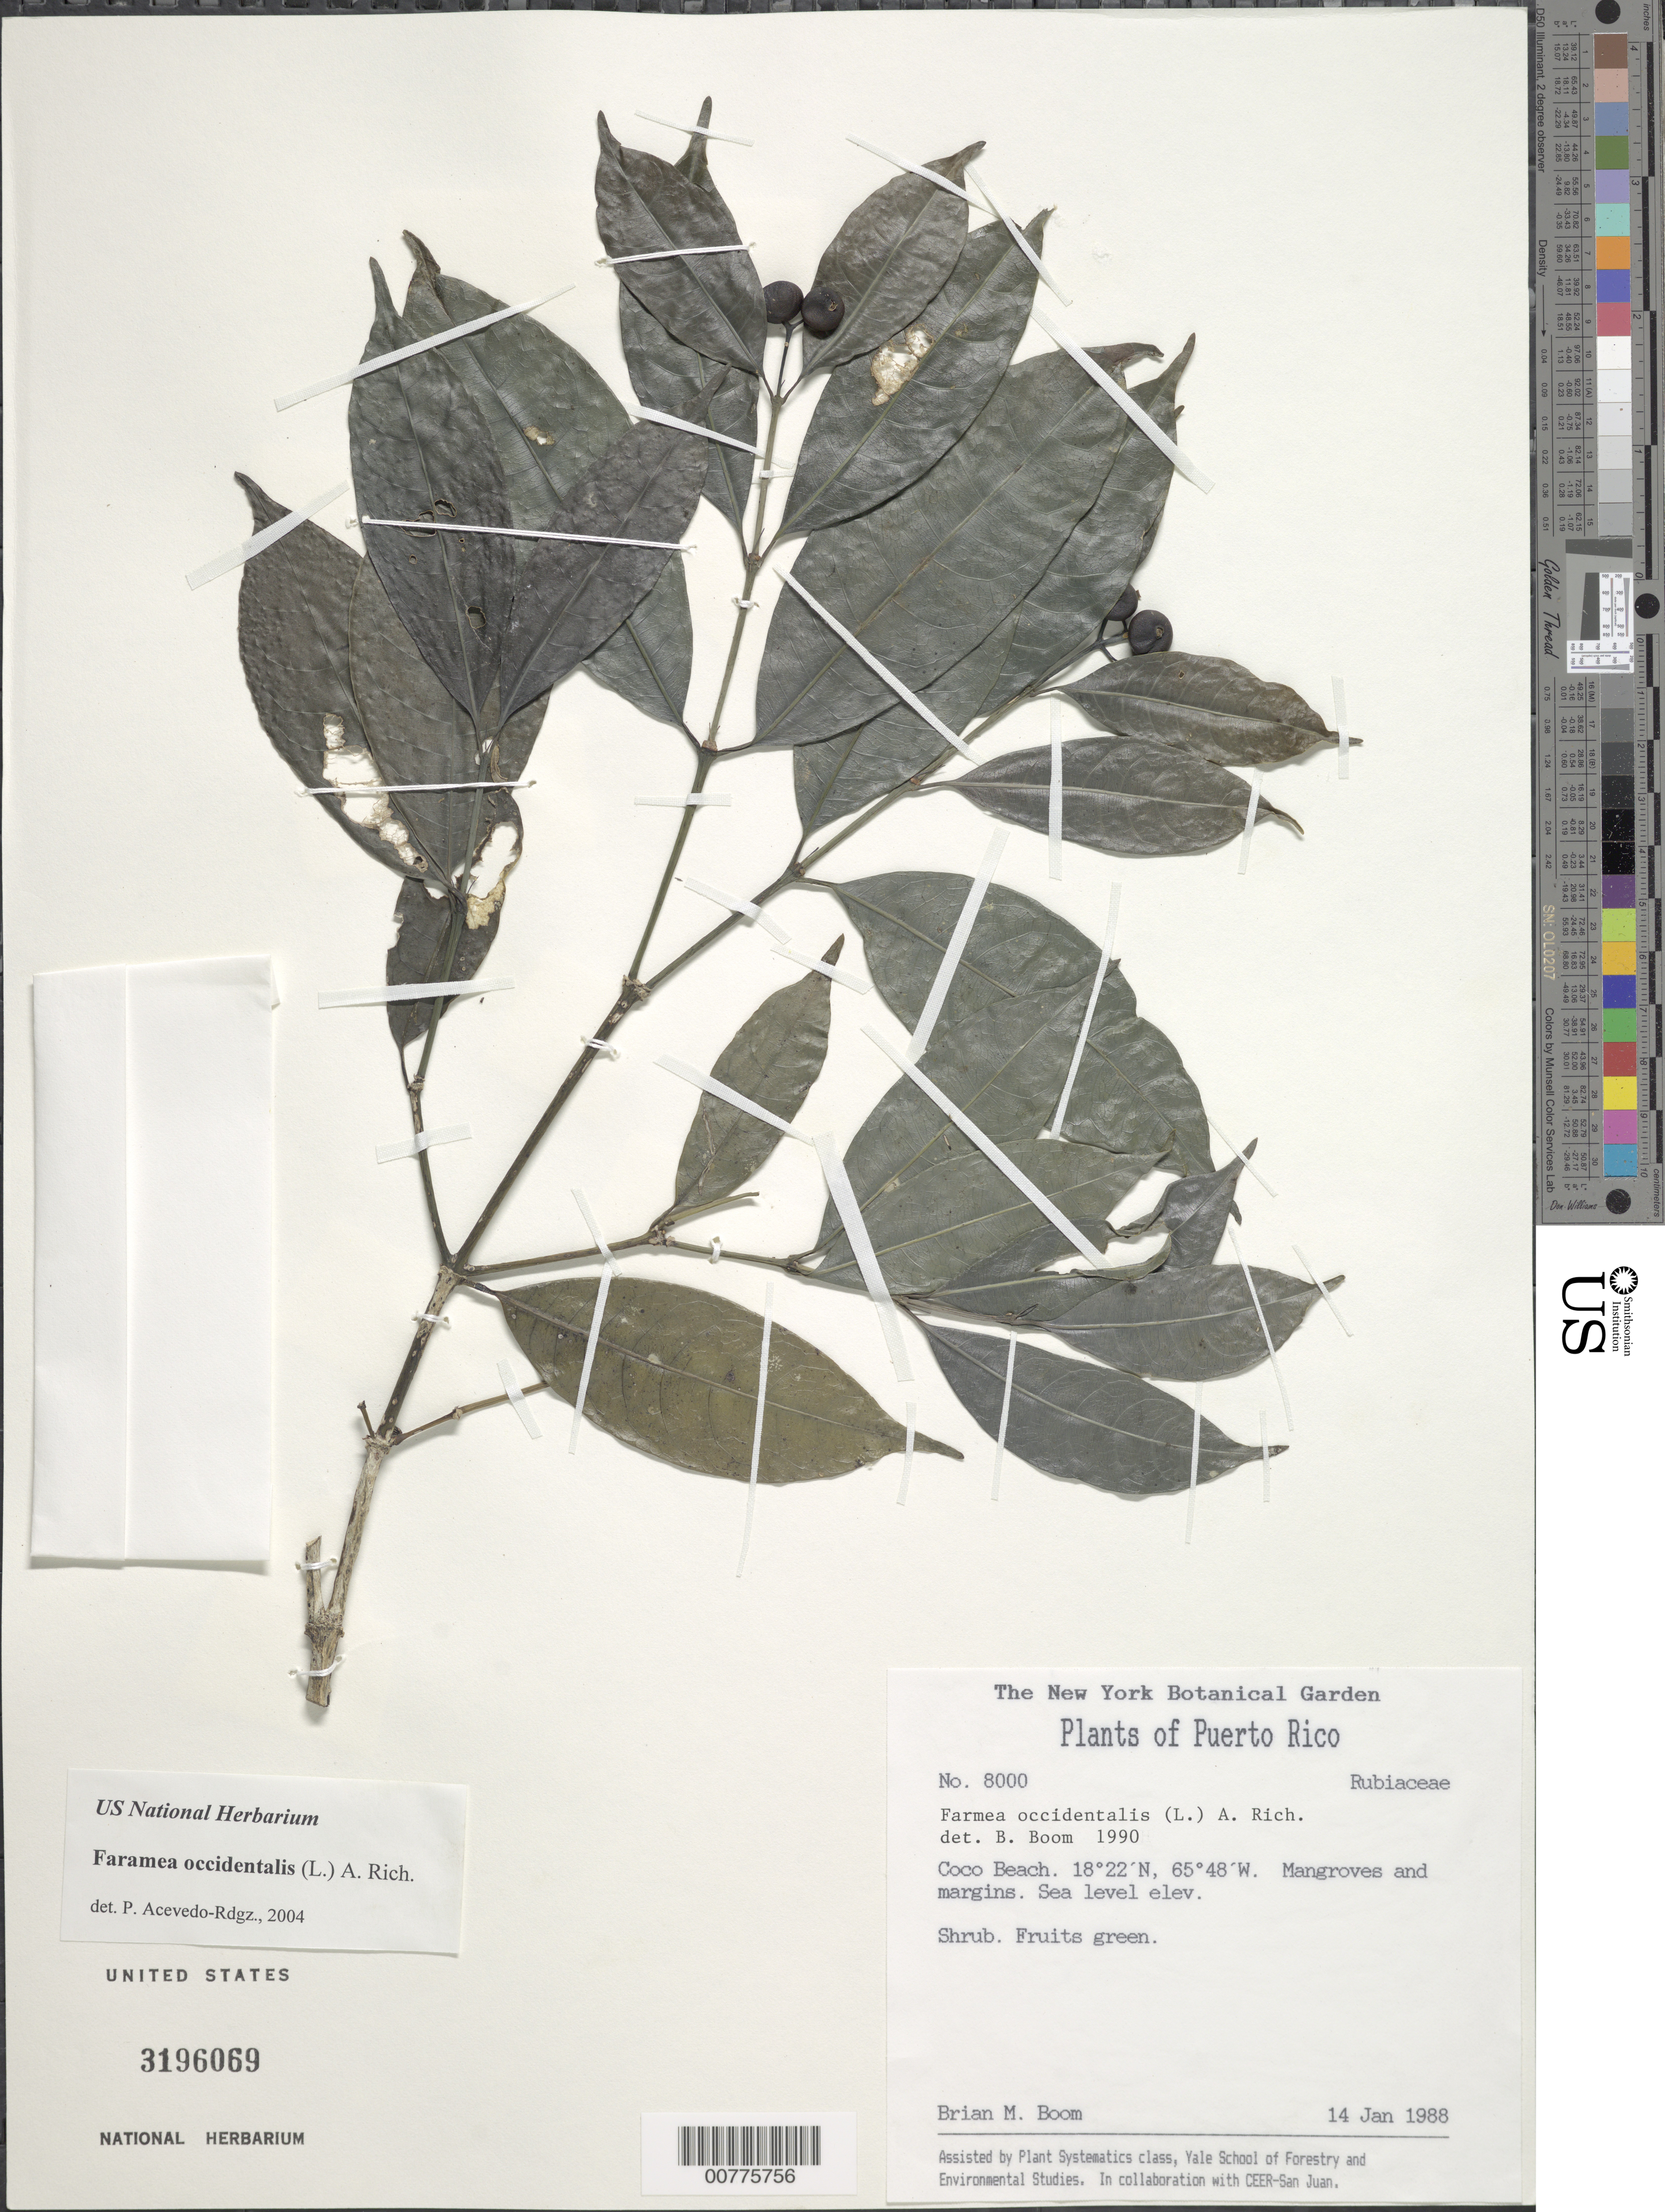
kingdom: Plantae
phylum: Tracheophyta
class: Magnoliopsida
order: Gentianales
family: Rubiaceae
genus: Faramea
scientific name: Faramea occidentalis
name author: (L.) A. Rich.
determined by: Boom, B. M.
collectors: B. M. Boom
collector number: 8000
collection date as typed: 14 Jan 1988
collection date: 1988-01-14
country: Puerto Rico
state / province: Río Grande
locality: Coco Beach, sea level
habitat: Mangroves and margins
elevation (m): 0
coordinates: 18.36666667, -65.8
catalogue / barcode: US 3196069